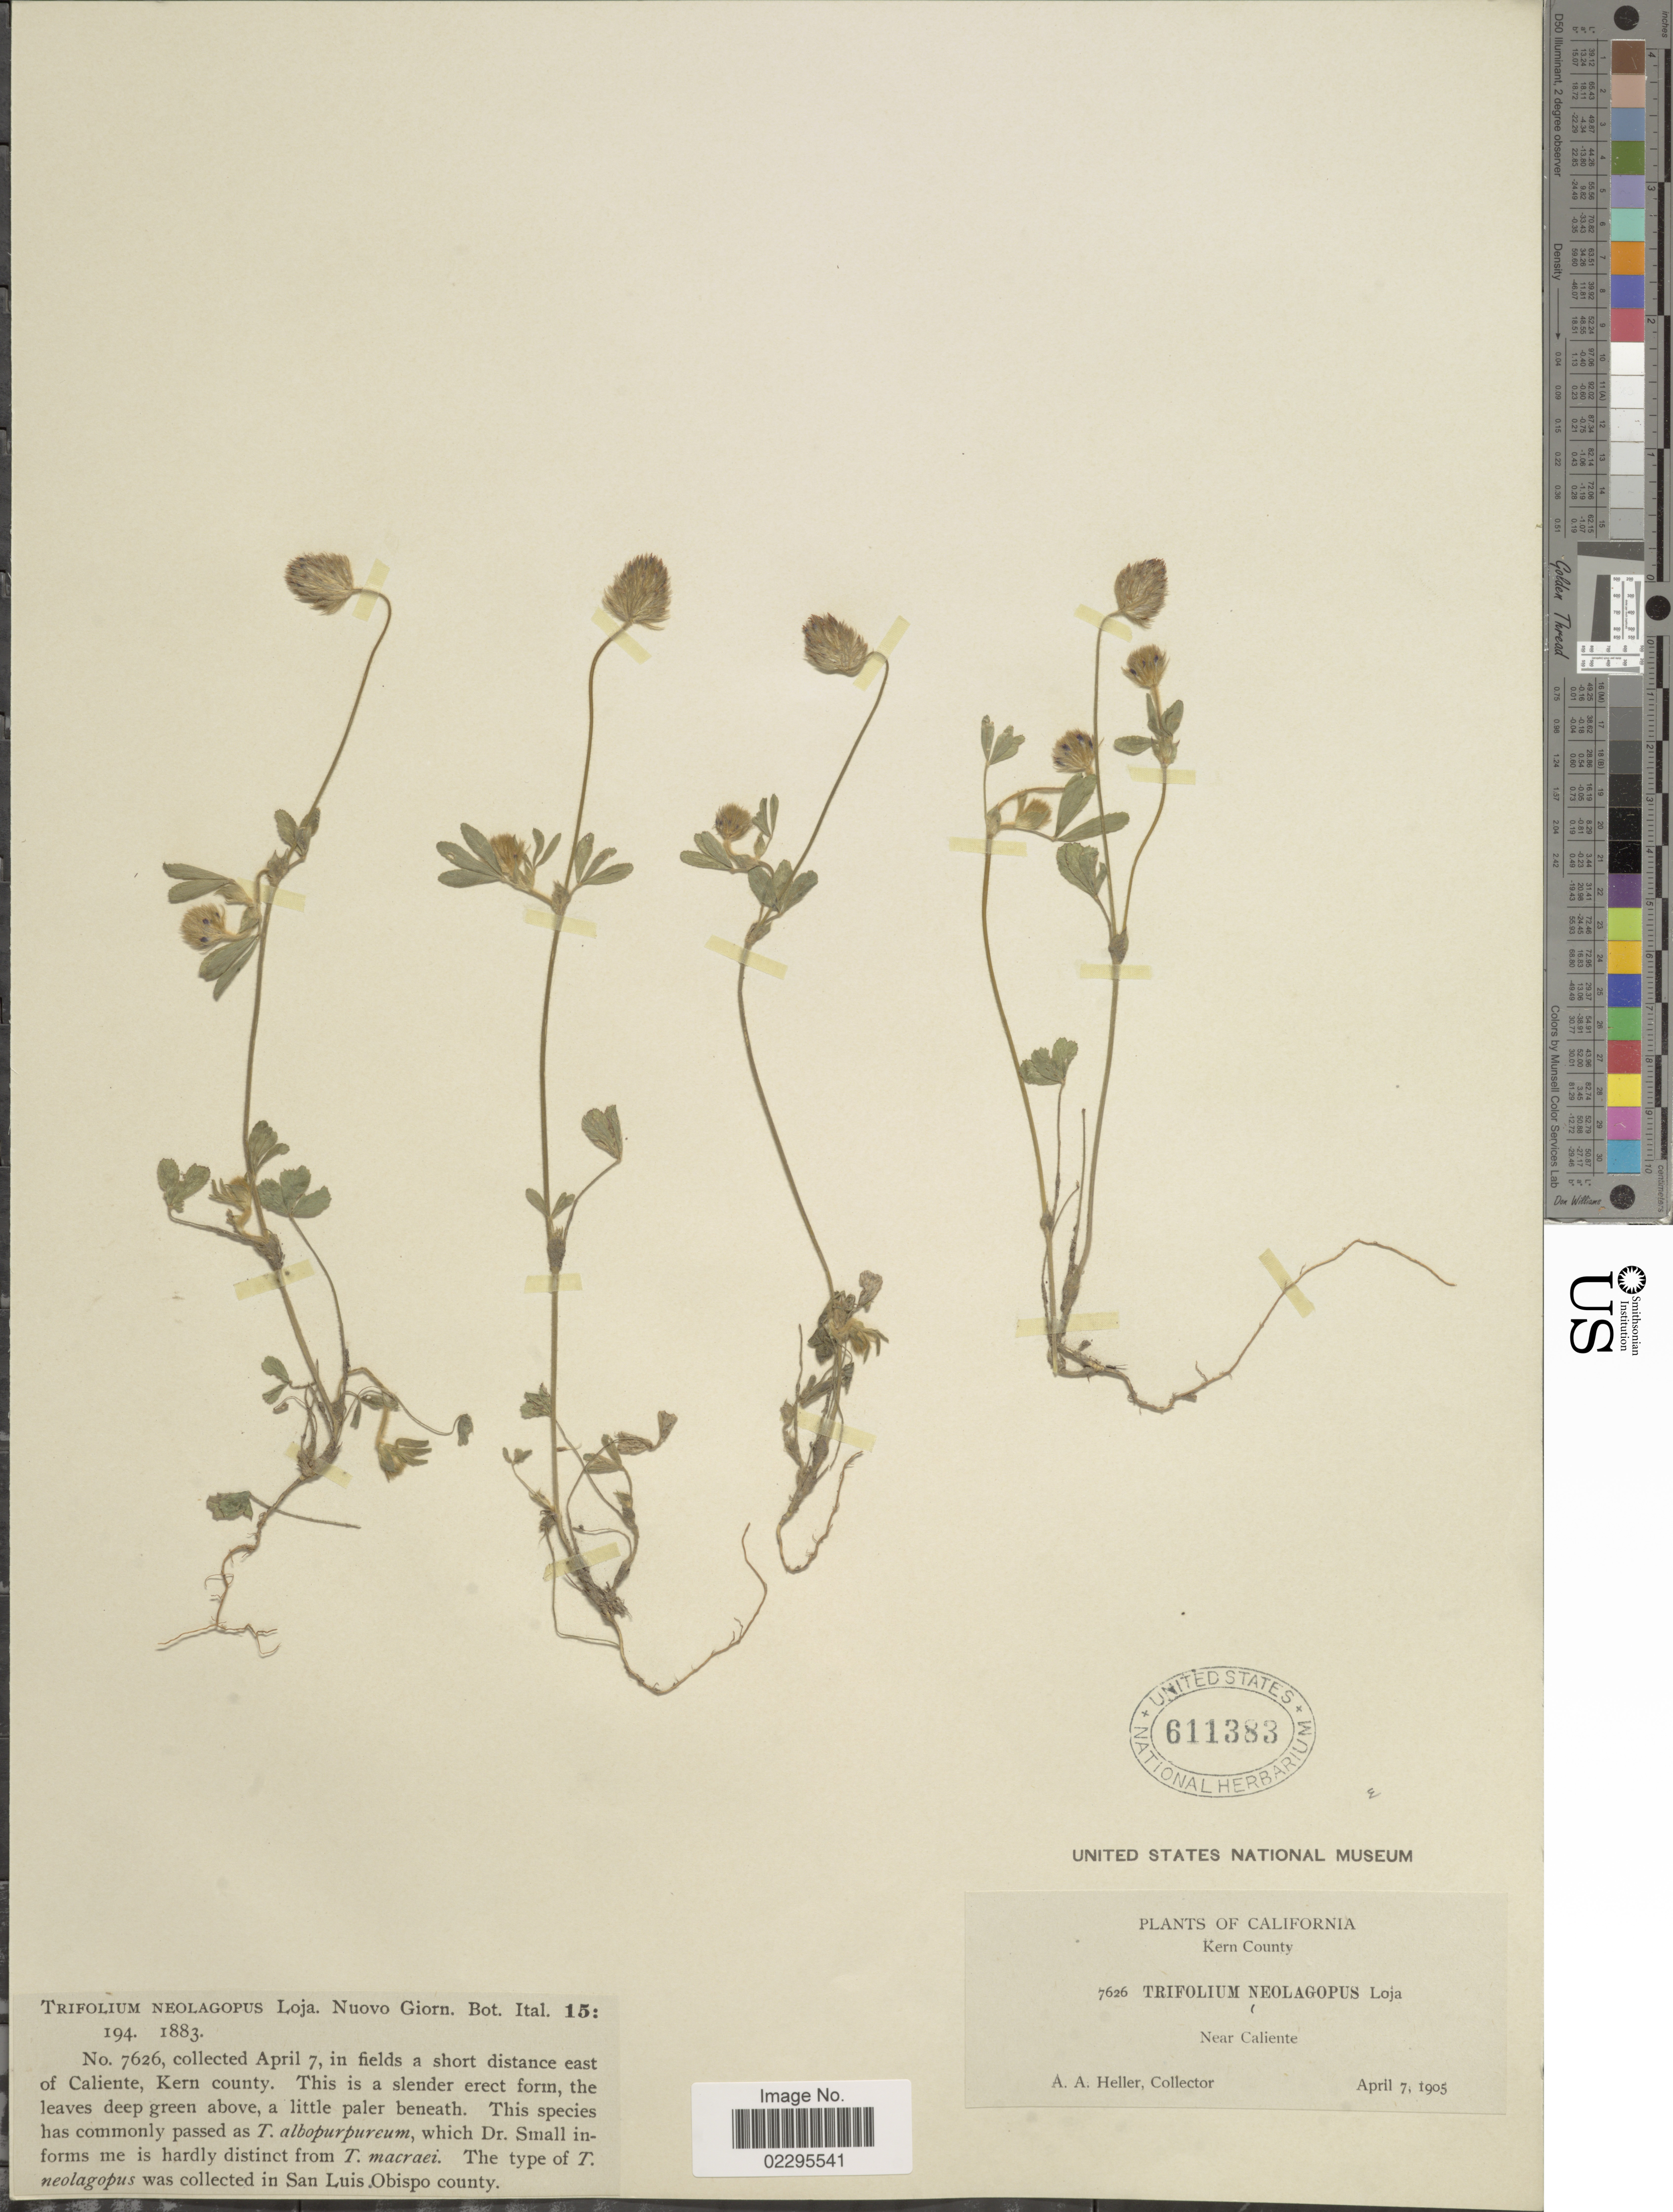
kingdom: Plantae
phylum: Tracheophyta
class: Magnoliopsida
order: Fabales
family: Fabaceae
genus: Trifolium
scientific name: Trifolium albopurpureum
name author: Torr. & A. Gray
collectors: A. A. Heller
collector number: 7626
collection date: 1905-04-07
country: United States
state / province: California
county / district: Kern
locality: Kern County. east of Caliente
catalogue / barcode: US 611383